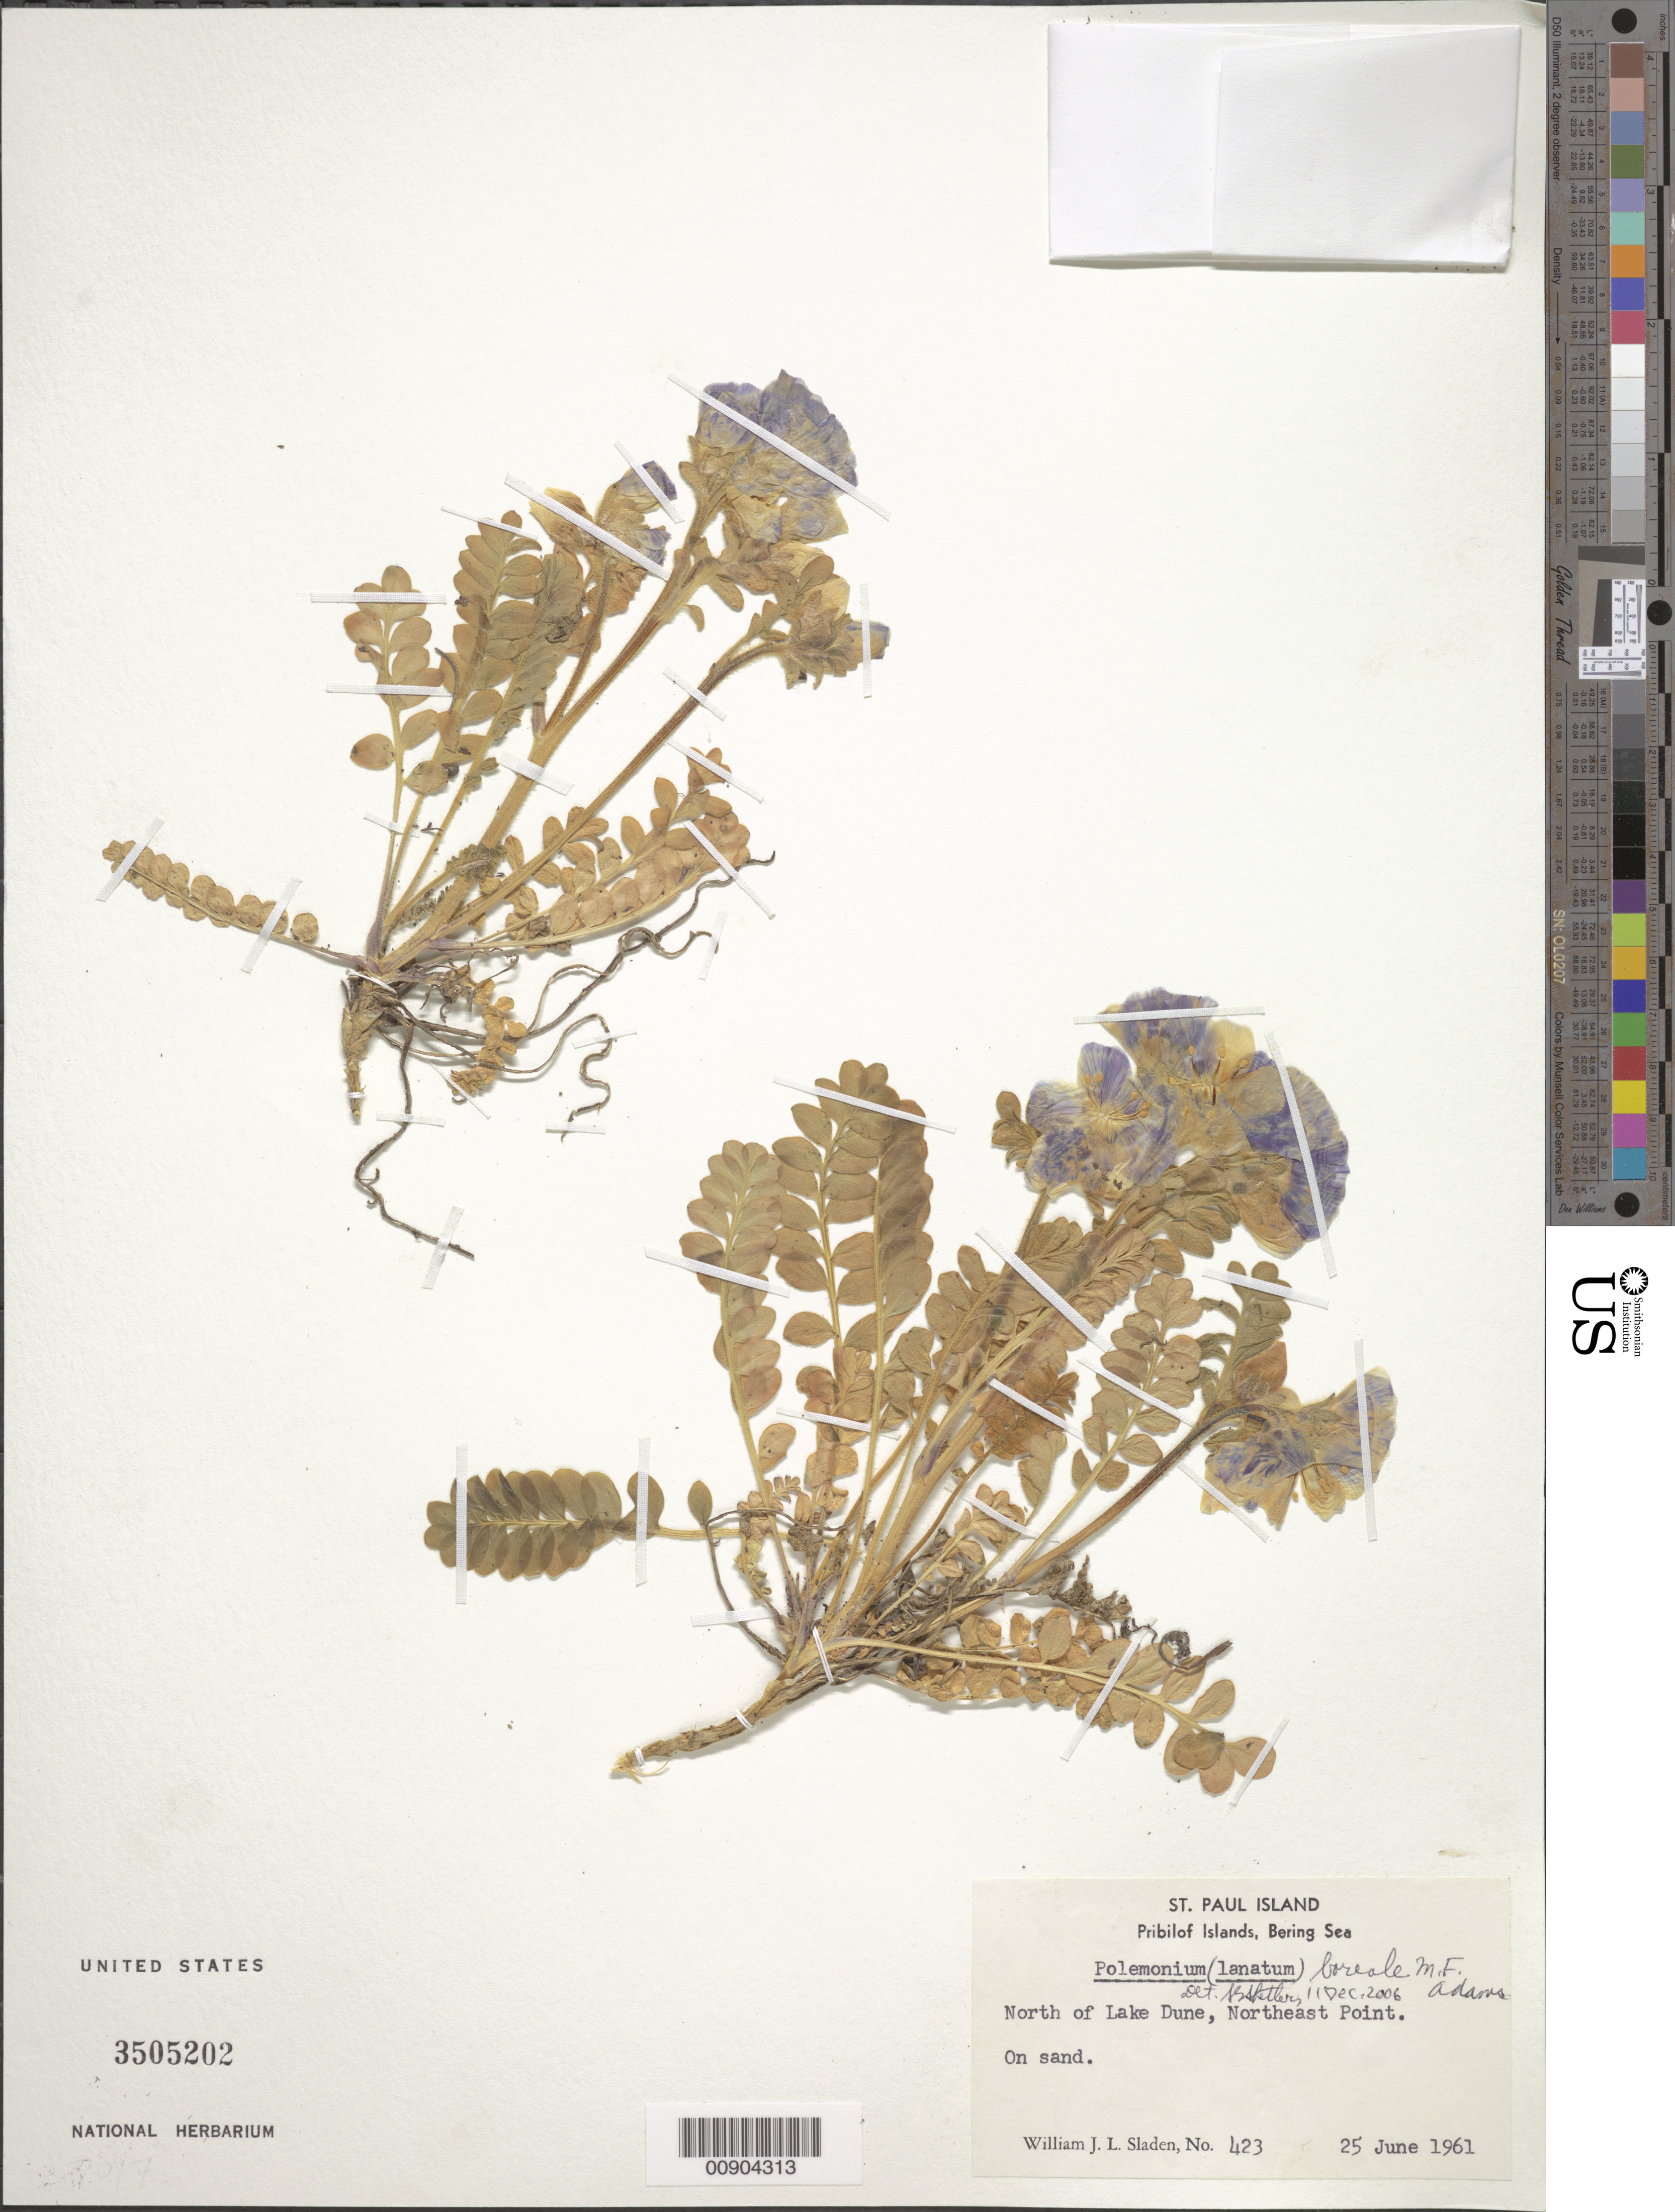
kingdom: Plantae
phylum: Tracheophyta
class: Magnoliopsida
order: Ericales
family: Polemoniaceae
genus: Polemonium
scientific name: Polemonium boreale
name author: Adams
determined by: Shetler, Stanwyn G., (US), NMNH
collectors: W. Sladen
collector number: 423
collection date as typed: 25 Jun 1961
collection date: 1961-06-25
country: United States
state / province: Alaska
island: St. Paul Island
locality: North of Lake Dune, Northeast Point., Bering Sea, Pribilof Islands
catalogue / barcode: US 3505202